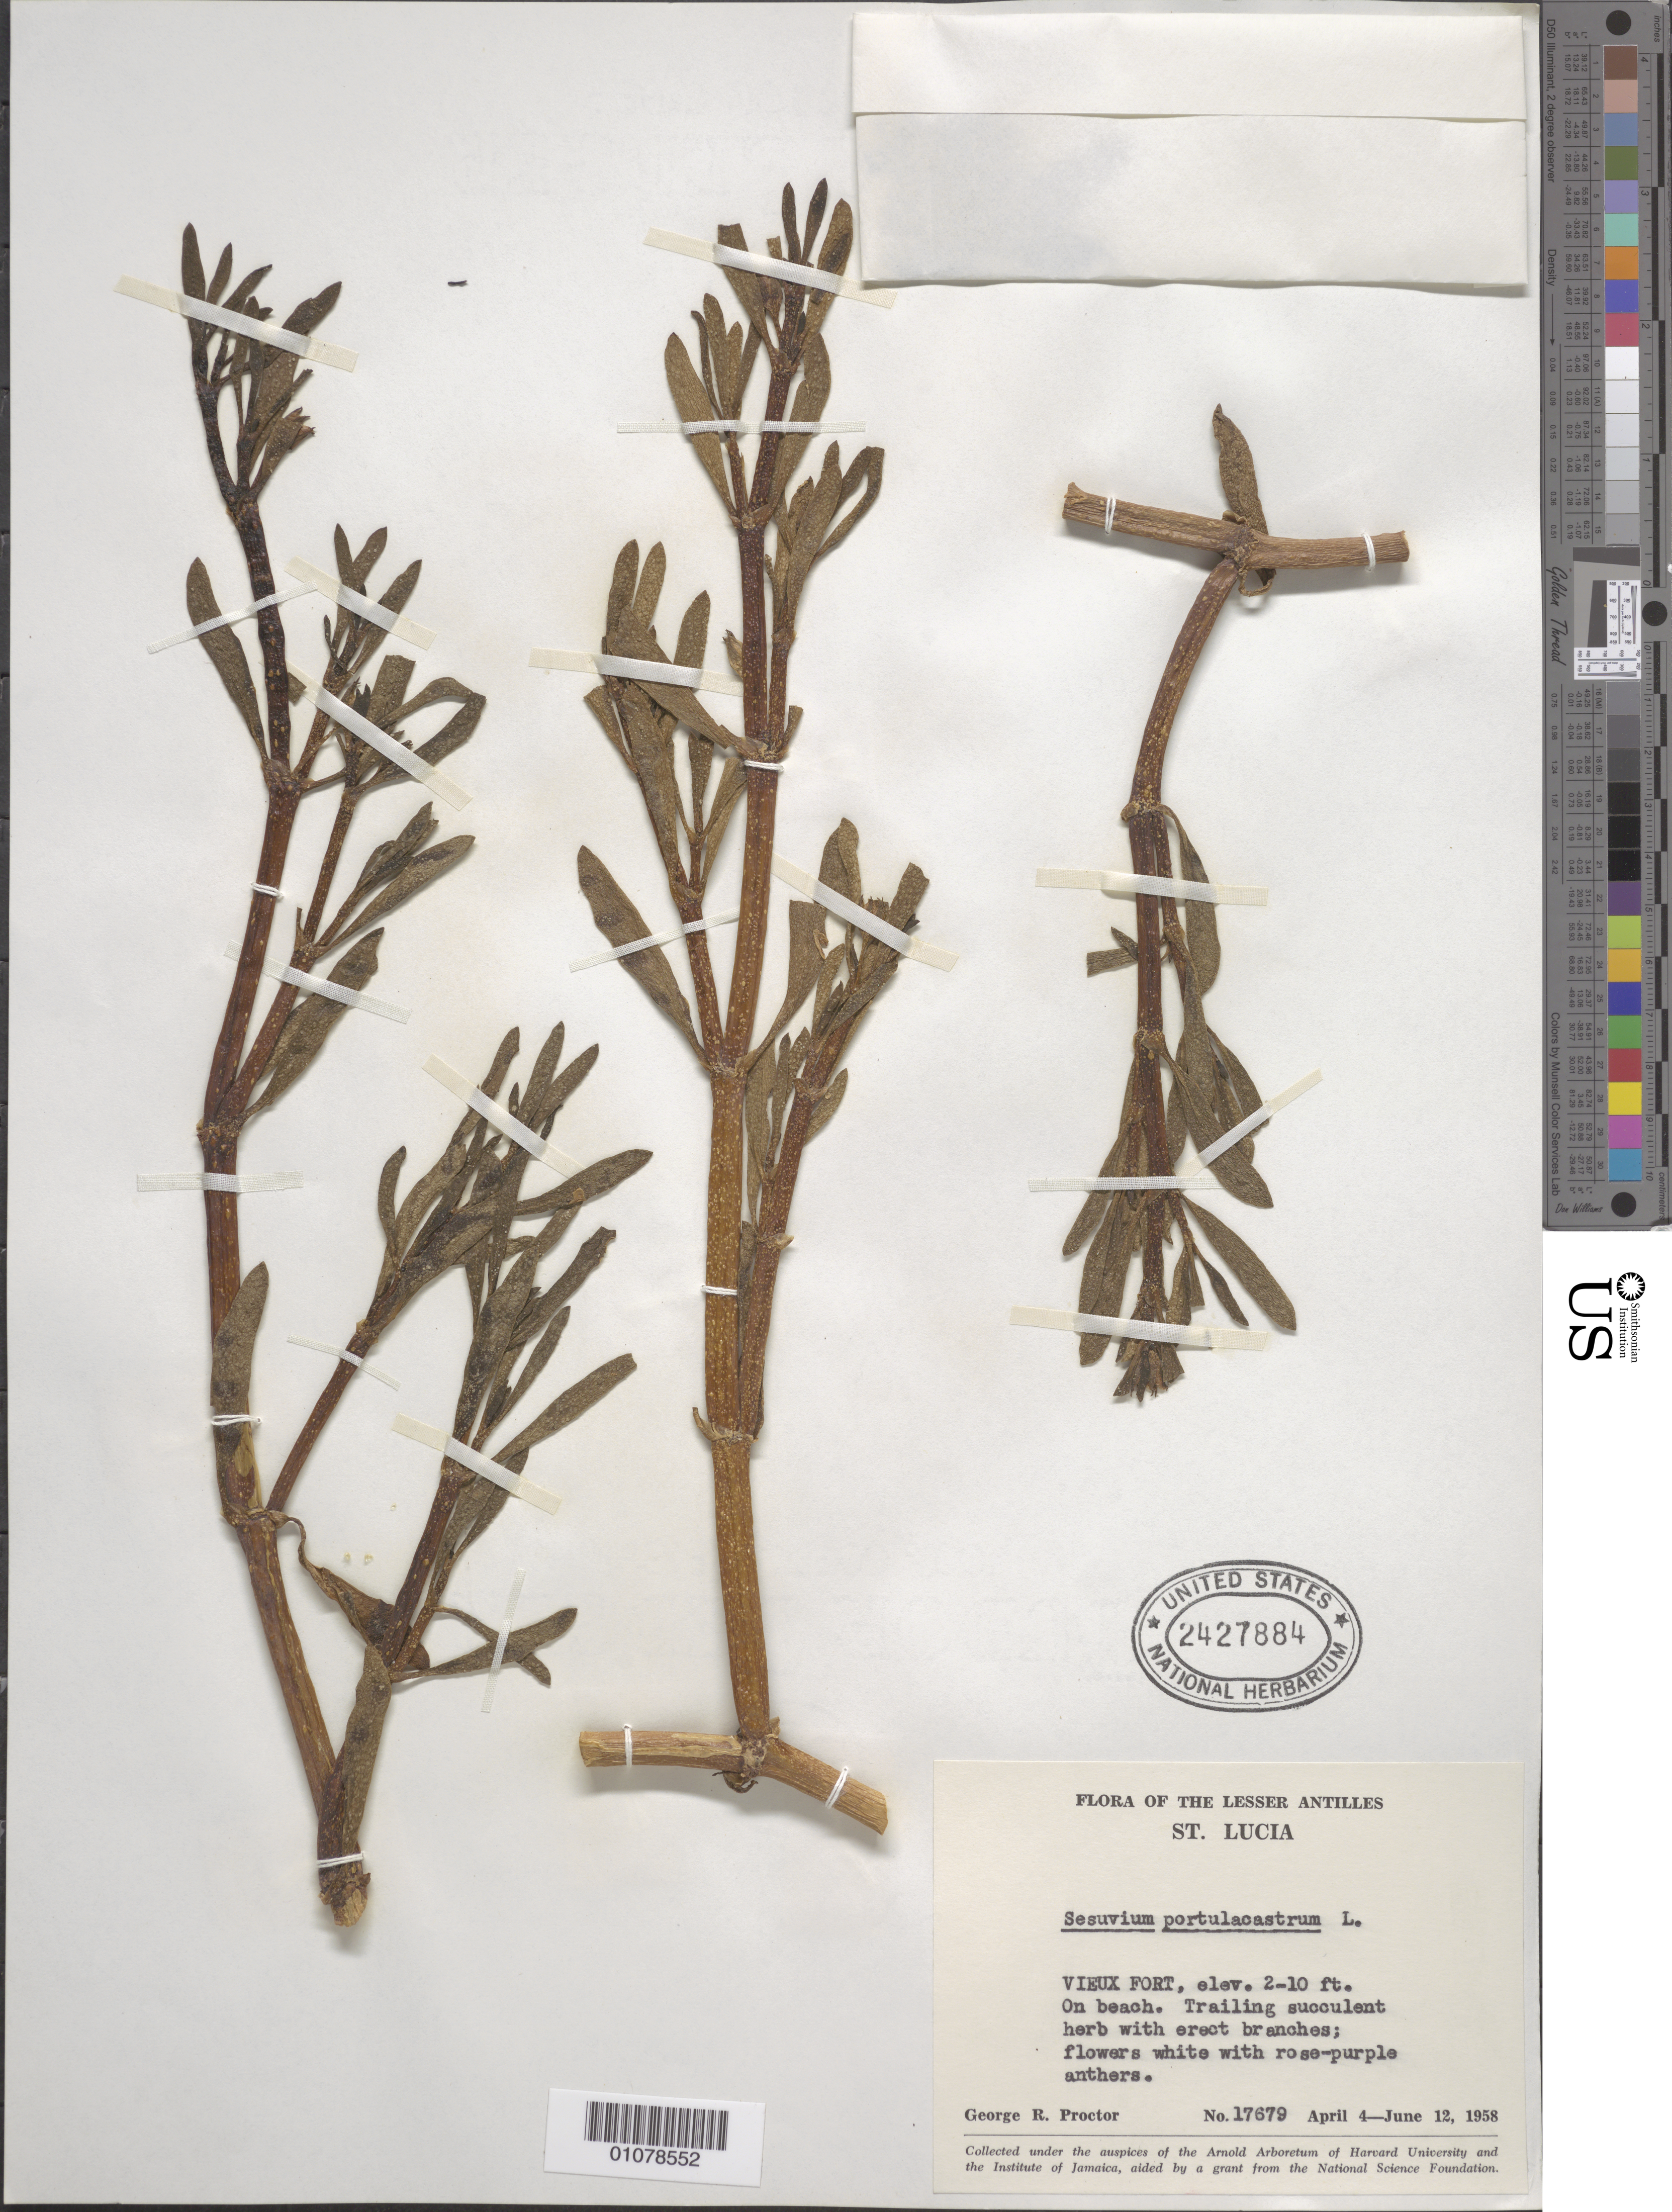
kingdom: Plantae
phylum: Tracheophyta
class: Magnoliopsida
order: Caryophyllales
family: Aizoaceae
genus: Sesuvium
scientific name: Sesuvium portulacastrum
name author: (L.) L.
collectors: G. R. Proctor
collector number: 17679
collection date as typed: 04 Apr 1958 to 12 Jun 1958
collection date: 1958-04-04/1958-06-12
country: St. Lucia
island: St. Lucia I.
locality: Vieux Fort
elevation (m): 1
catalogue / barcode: US 2427884